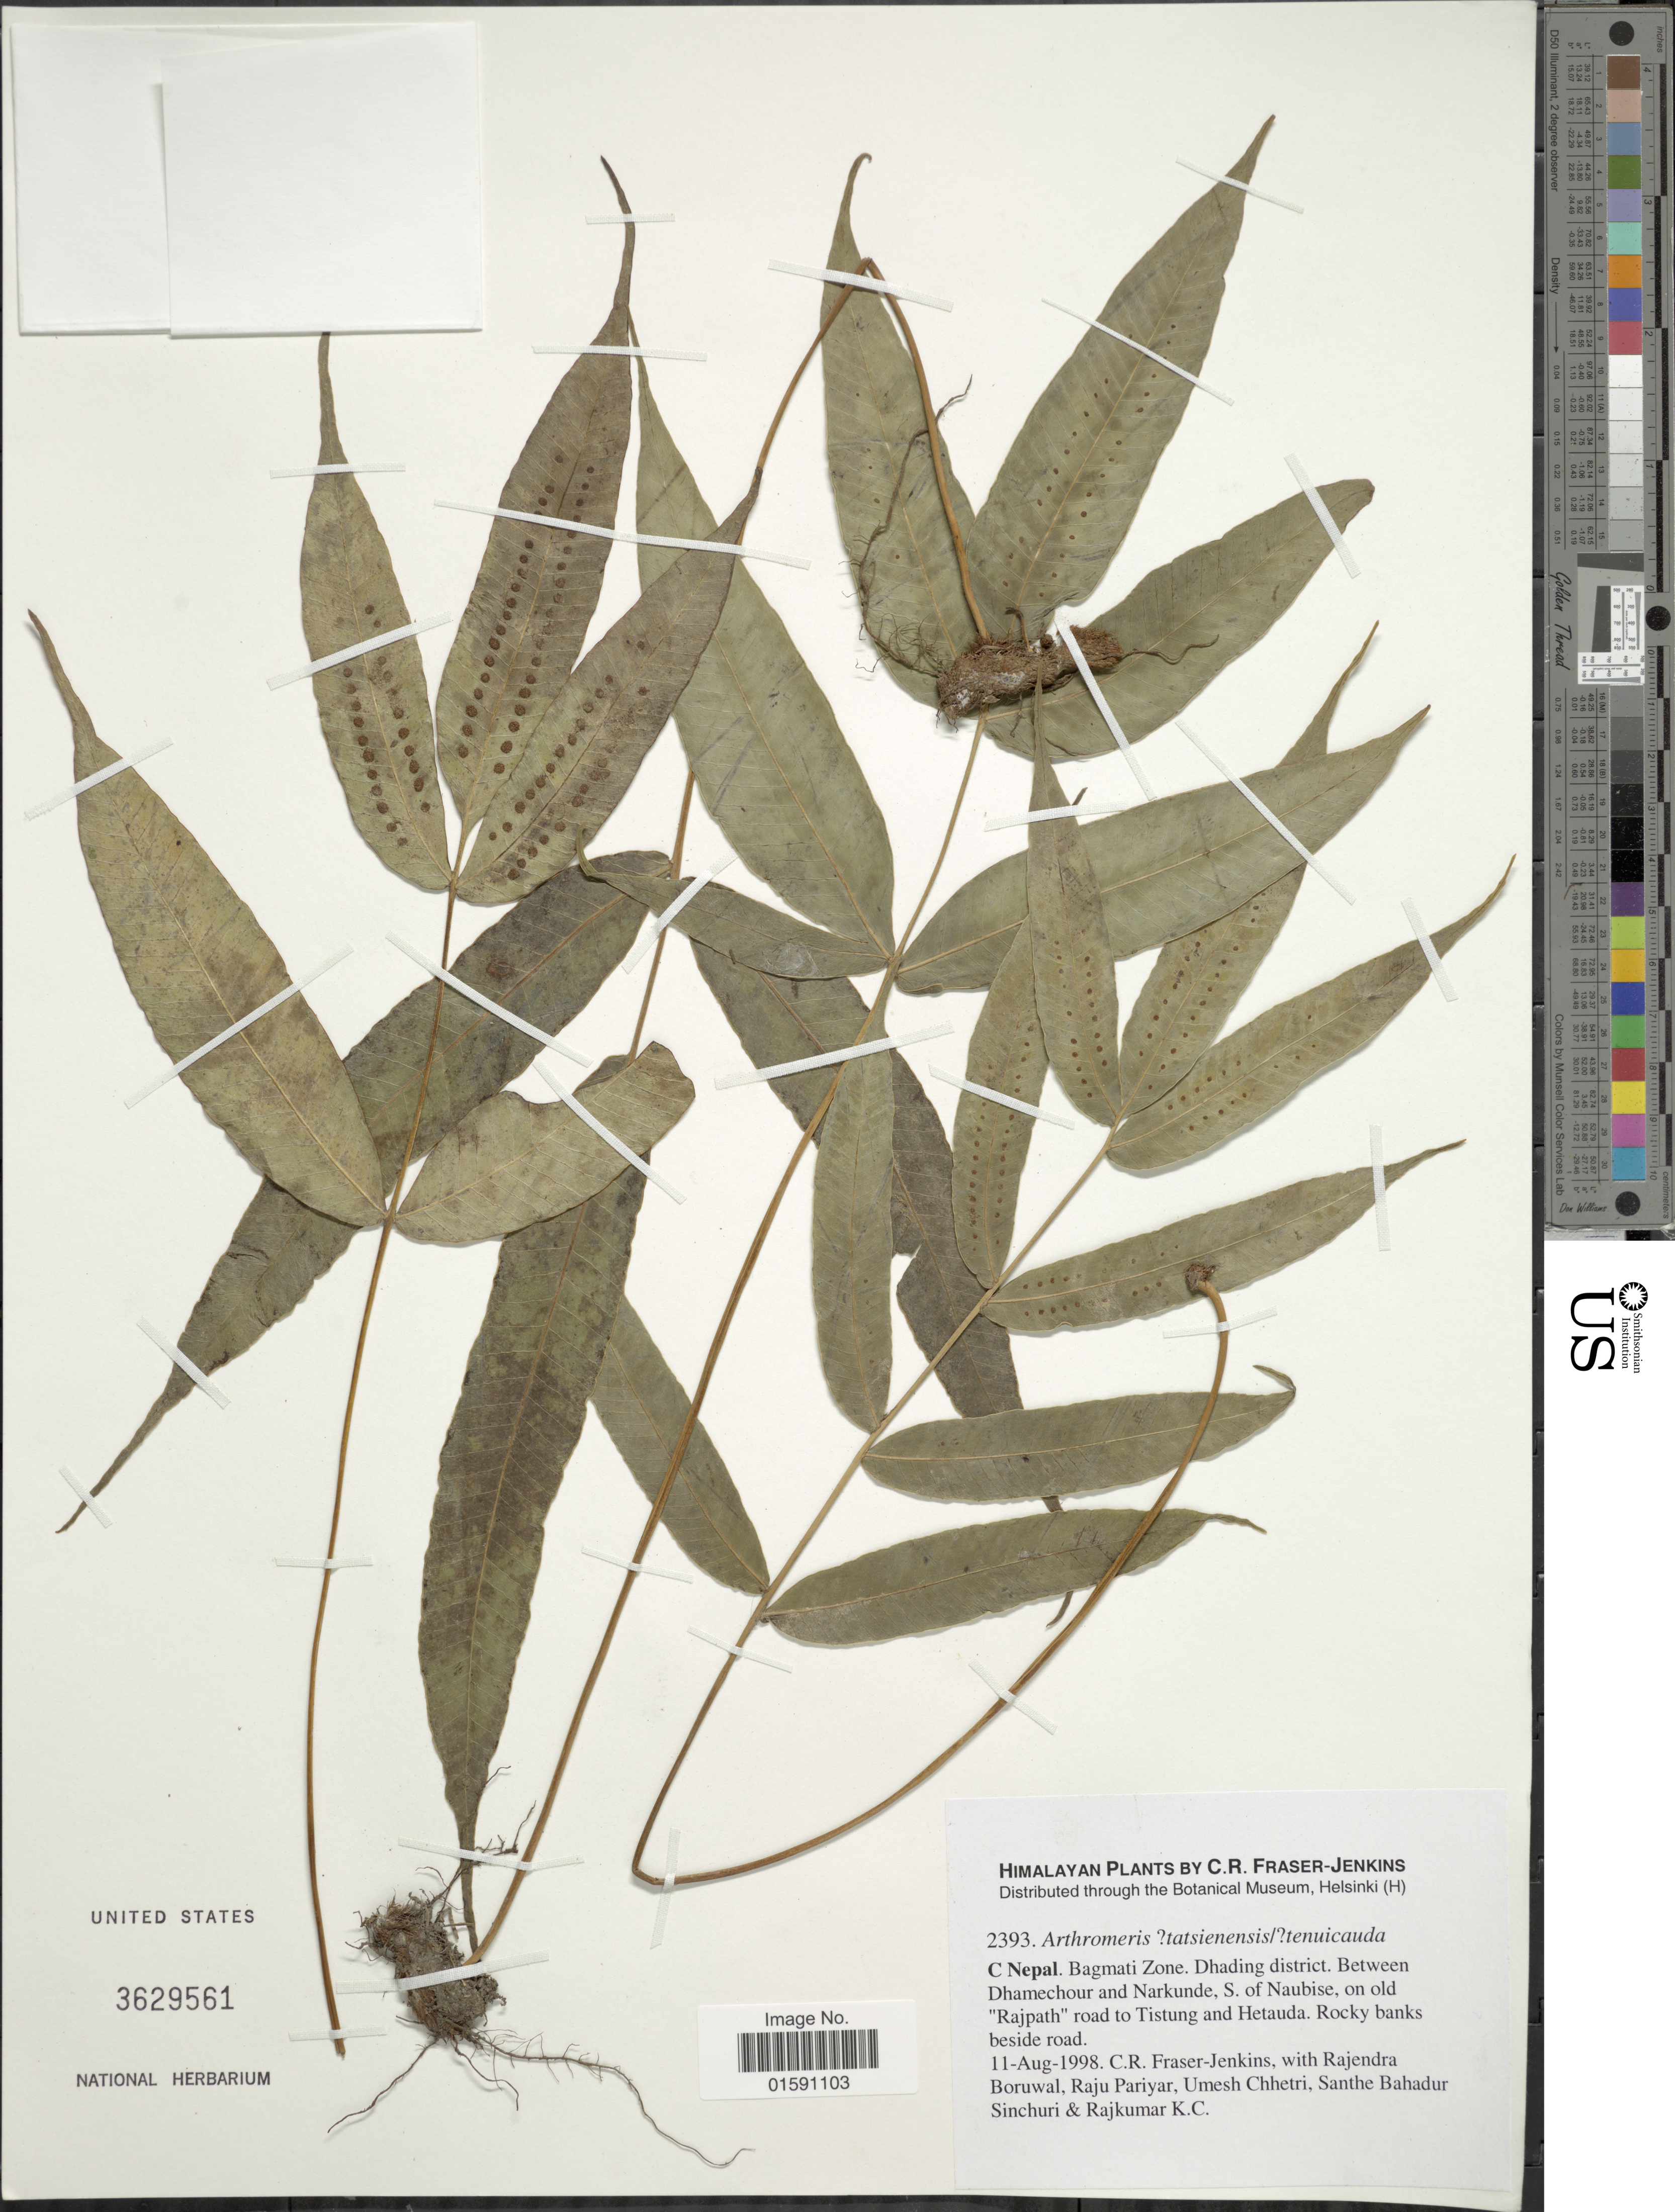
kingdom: Plantae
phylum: Tracheophyta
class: Polypodiopsida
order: Polypodiales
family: Polypodiaceae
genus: Arthromeris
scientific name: Arthromeris sp.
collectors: C. R. Fraser-Jenkins, R. Boruewal, R. Pariyar, U. Chhetri & et al.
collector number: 2393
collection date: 1998-08-11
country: Nepal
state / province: Bagmati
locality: C nepal. Bagmati Zone. Dhading District. Between Dhamechour and Narkunde, S. of Naubise, on old Rajpath road to Yistung and Hetauda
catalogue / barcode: US 3629561